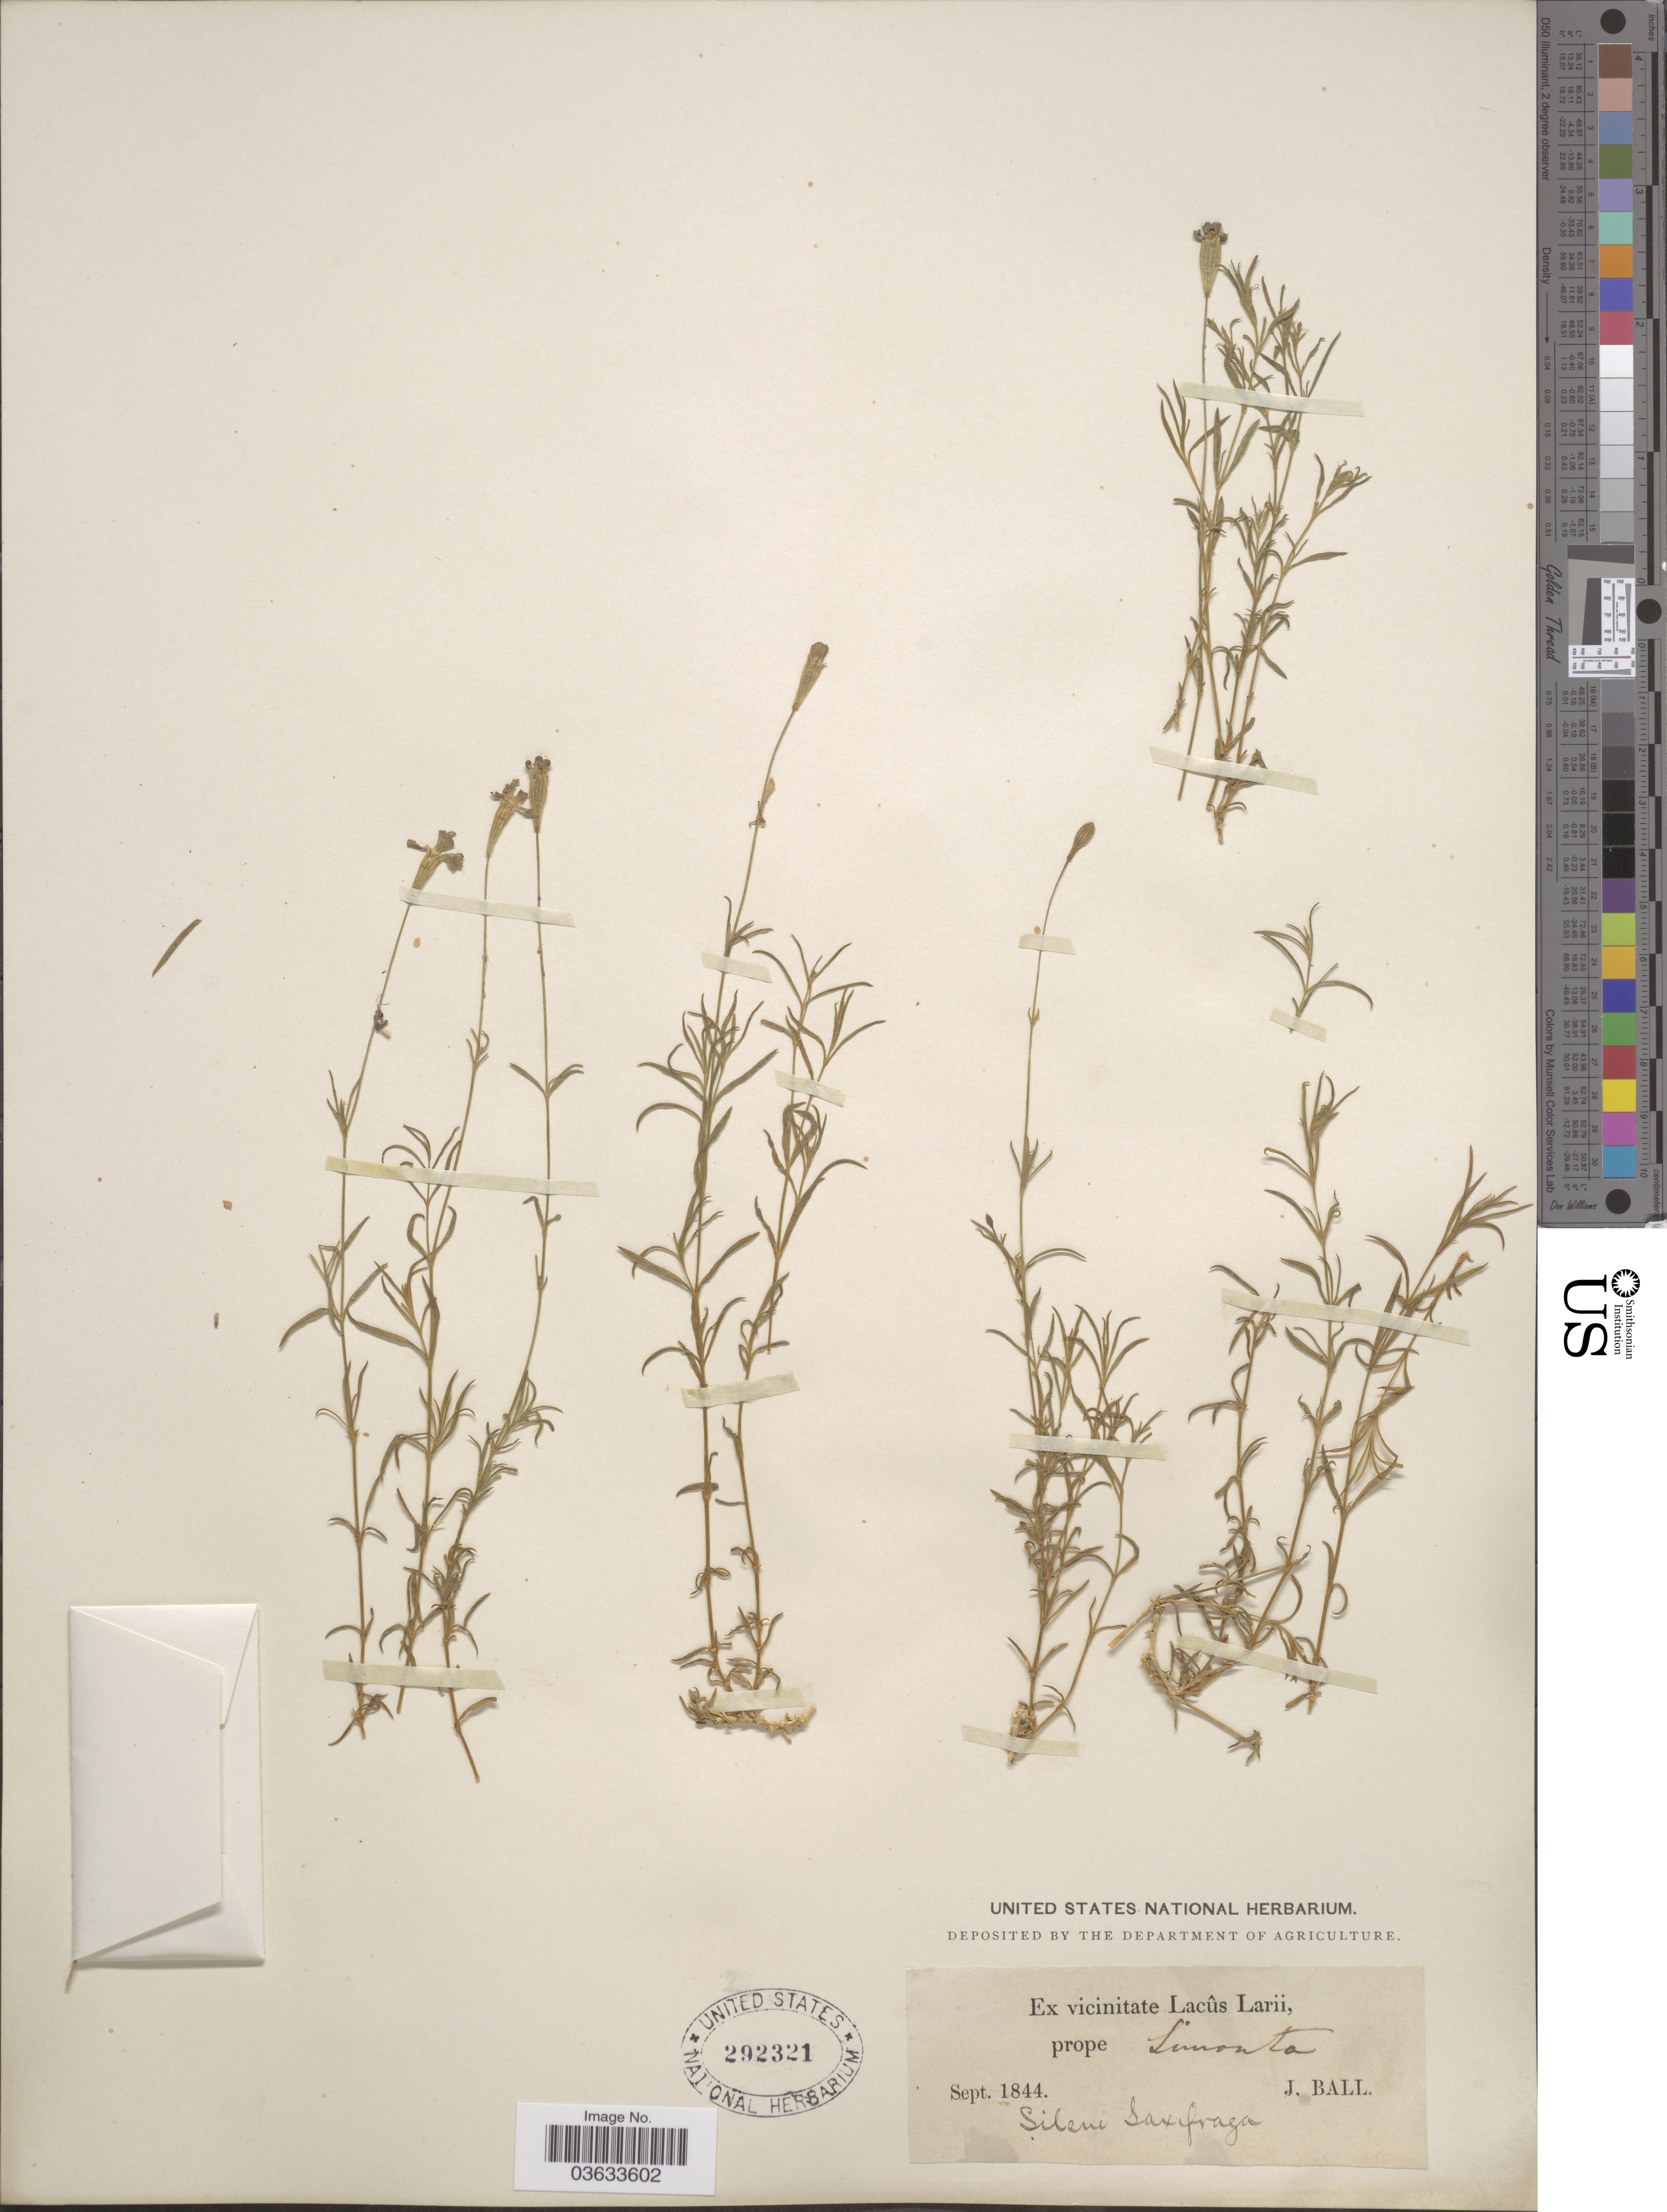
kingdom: Plantae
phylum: Tracheophyta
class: Magnoliopsida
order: Caryophyllales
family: Caryophyllaceae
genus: Silene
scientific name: Silene saxifraga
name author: L.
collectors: J. Ball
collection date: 1844-09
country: Italy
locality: Ex vicinitate Lacûs Larii, prope Limonta.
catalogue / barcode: US 292321